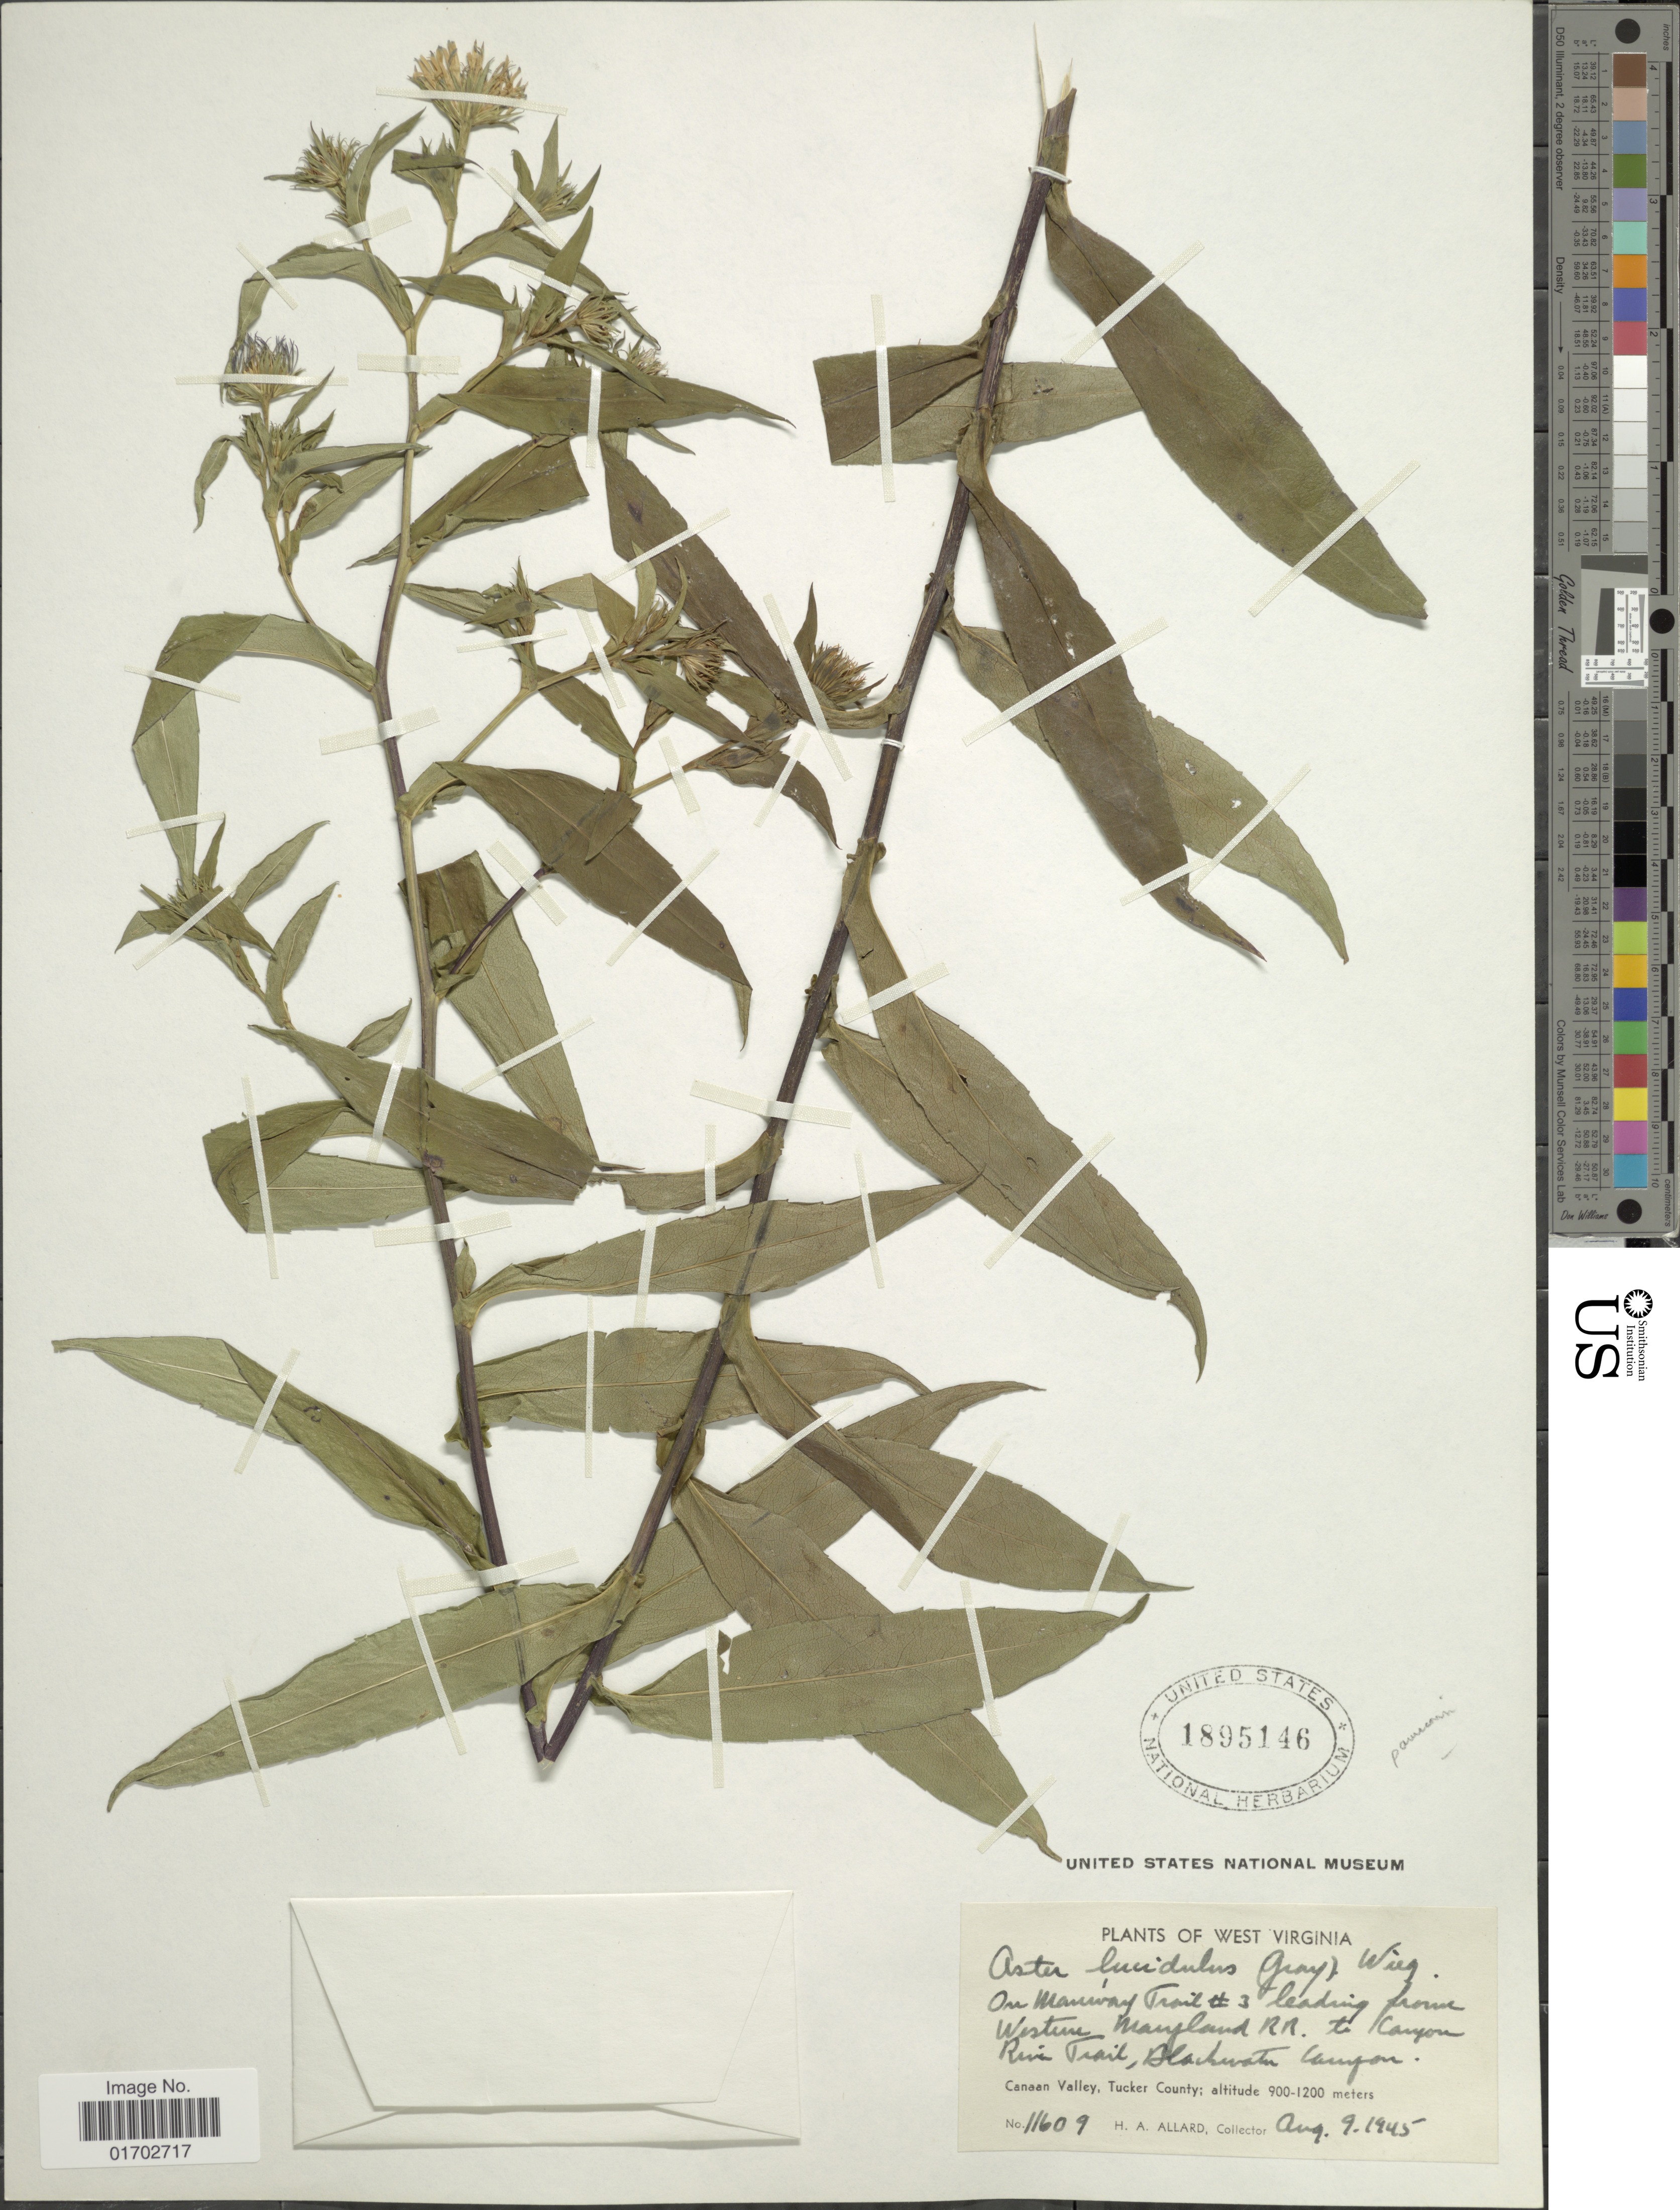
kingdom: Plantae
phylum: Tracheophyta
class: Magnoliopsida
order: Asterales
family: Asteraceae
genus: Symphyotrichum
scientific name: Symphyotrichum puniceum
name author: (L.) Á. Löve & D. Löve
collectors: H. A. Allard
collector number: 11609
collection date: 1945-08-09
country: United States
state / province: West Virginia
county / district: Tucker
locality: On Mainway Trail #3 leading from Western Maryland R.R. to Canyon River Trail, Blackwater Canyon, Canaan Valley, Tucker County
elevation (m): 900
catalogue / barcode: US 1895146